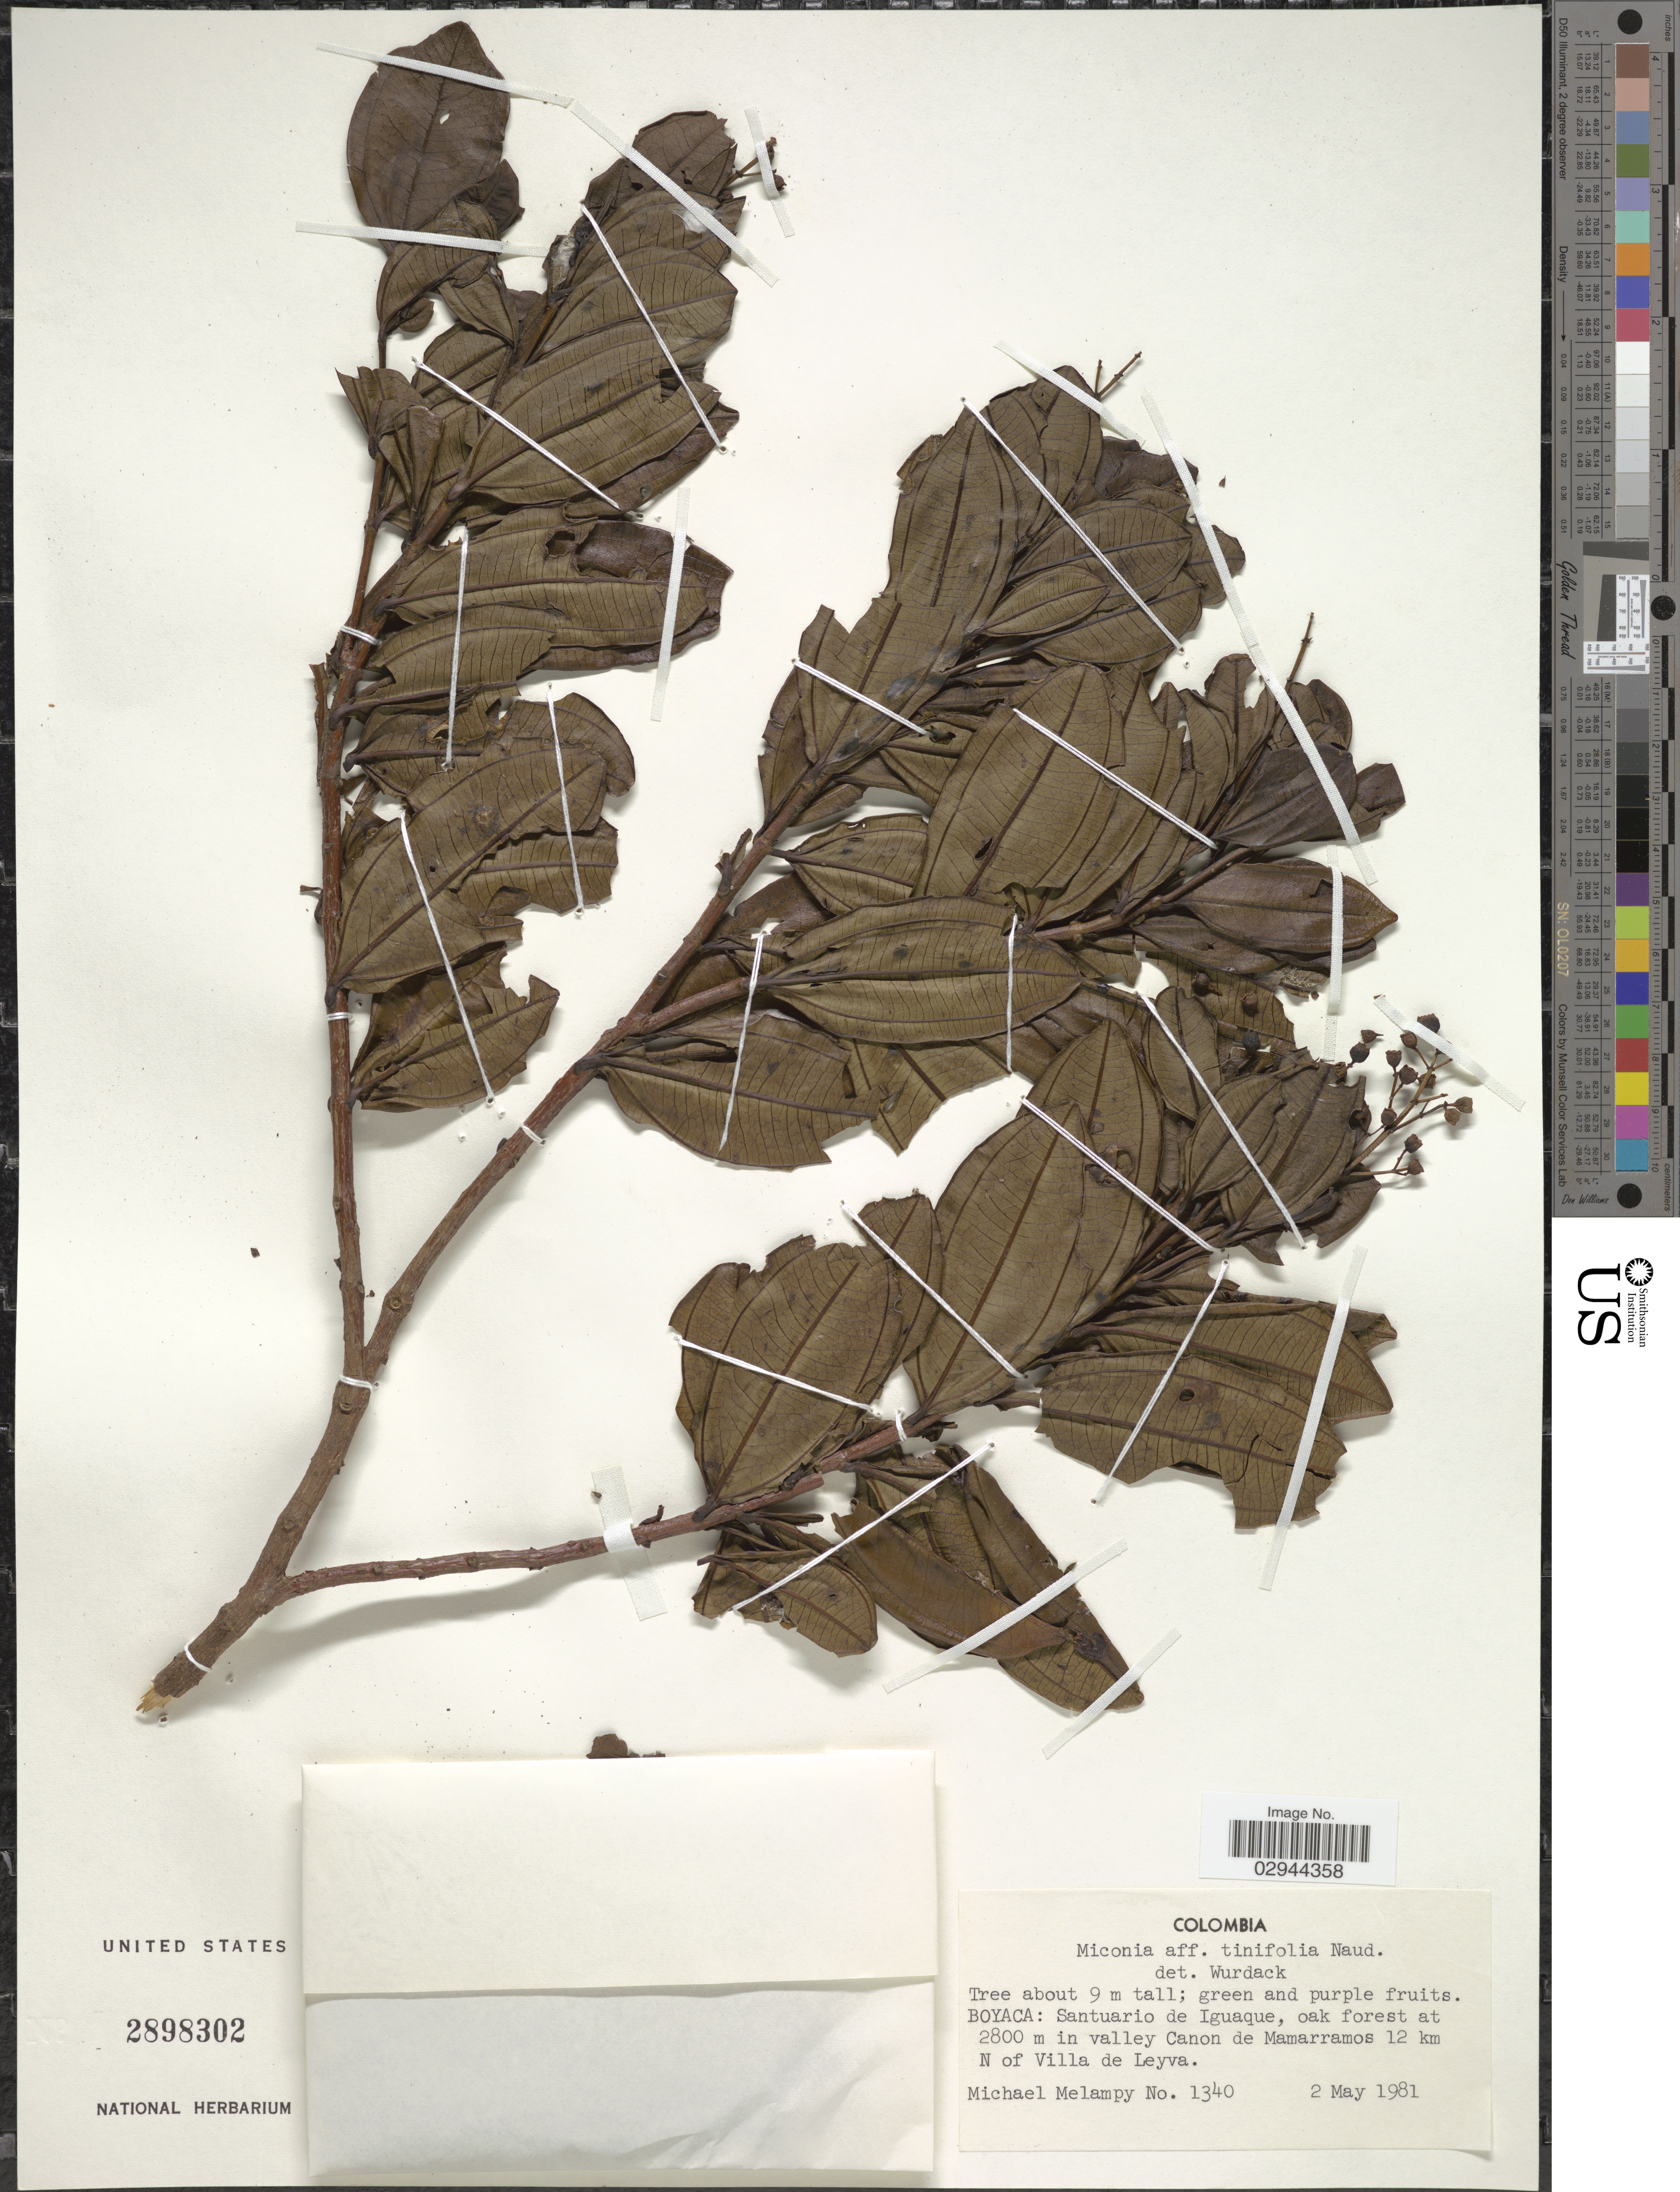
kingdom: Plantae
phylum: Tracheophyta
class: Magnoliopsida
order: Myrtales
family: Melastomataceae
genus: Miconia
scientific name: Miconia tinifolia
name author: Naudin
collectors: M. Melampy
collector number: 1340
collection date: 1981-05-02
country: Colombia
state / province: Boyacá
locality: Santuario de Iguaque, in valley Canon de Mamarramos 12 km N of Villa de Leyva.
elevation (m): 2800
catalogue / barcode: US 2898302